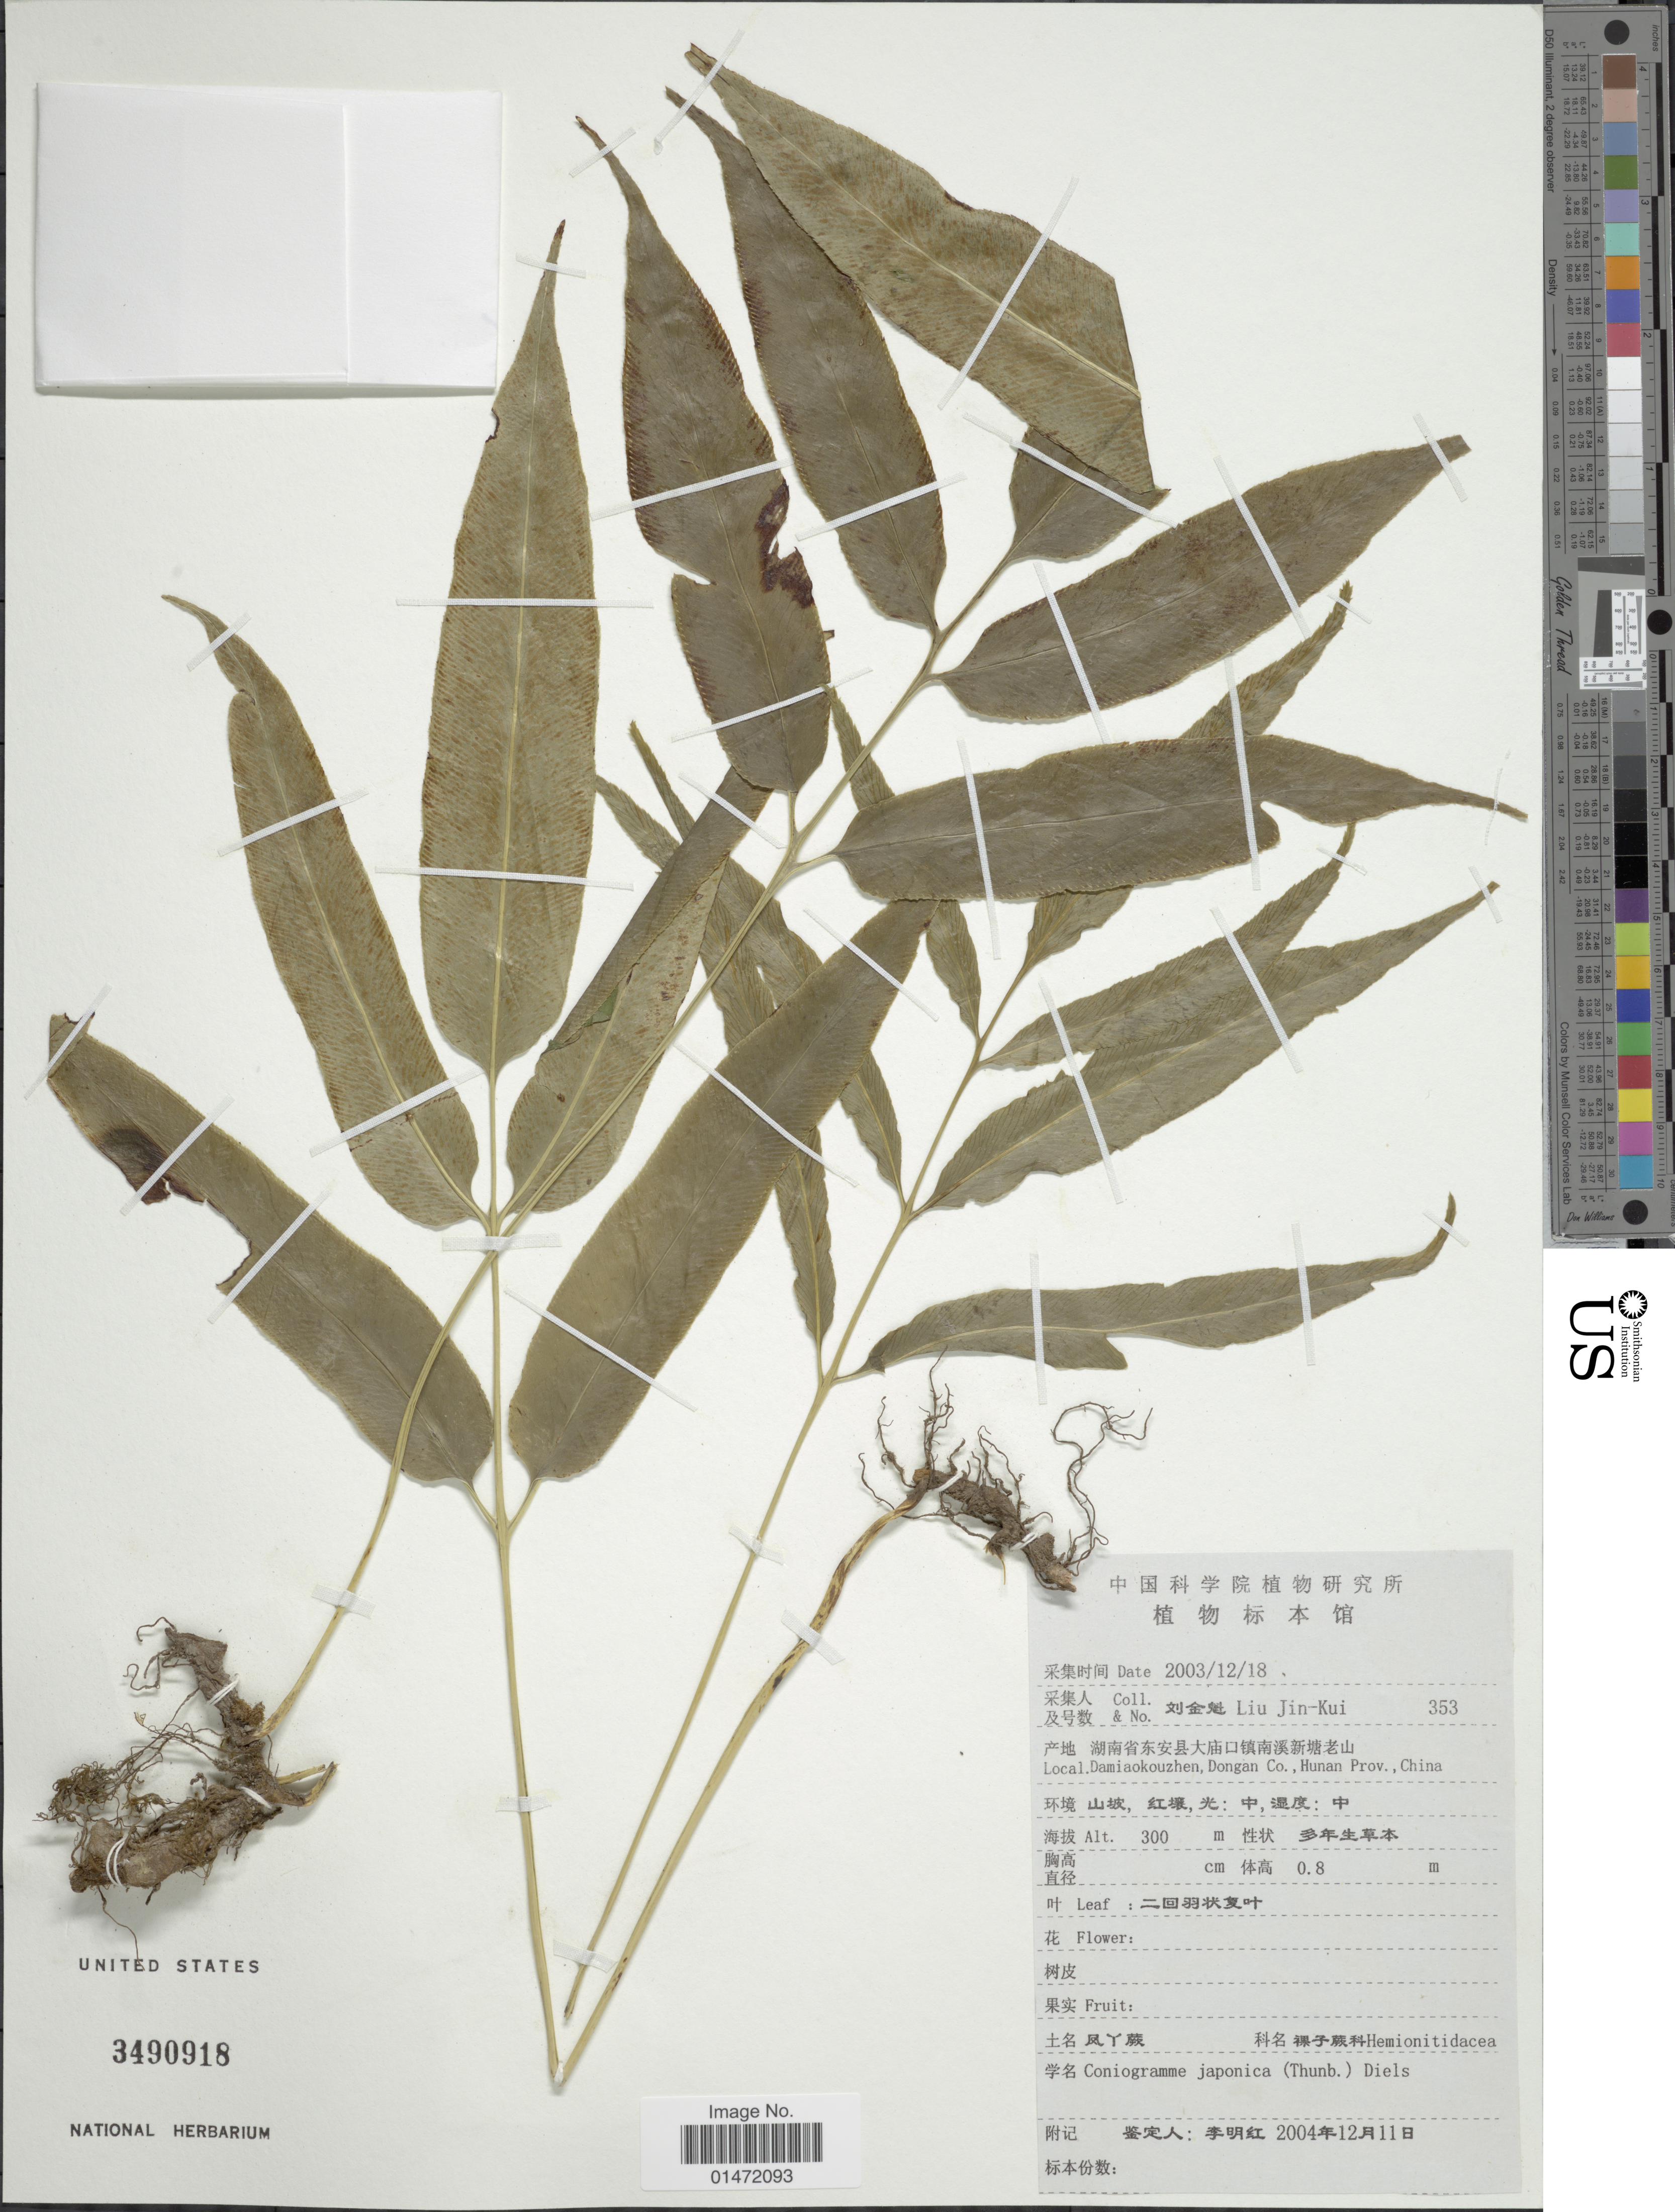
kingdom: Plantae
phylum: Tracheophyta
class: Polypodiopsida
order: Polypodiales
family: Pteridaceae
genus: Coniogramme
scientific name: Coniogramme japonica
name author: (Thunb. ex Murray) Diels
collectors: J. K. Liu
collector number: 353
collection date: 2003-12-18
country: China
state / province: Hunan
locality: Damiaokouzhen, Dongan Co.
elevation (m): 300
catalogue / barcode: US 3490918